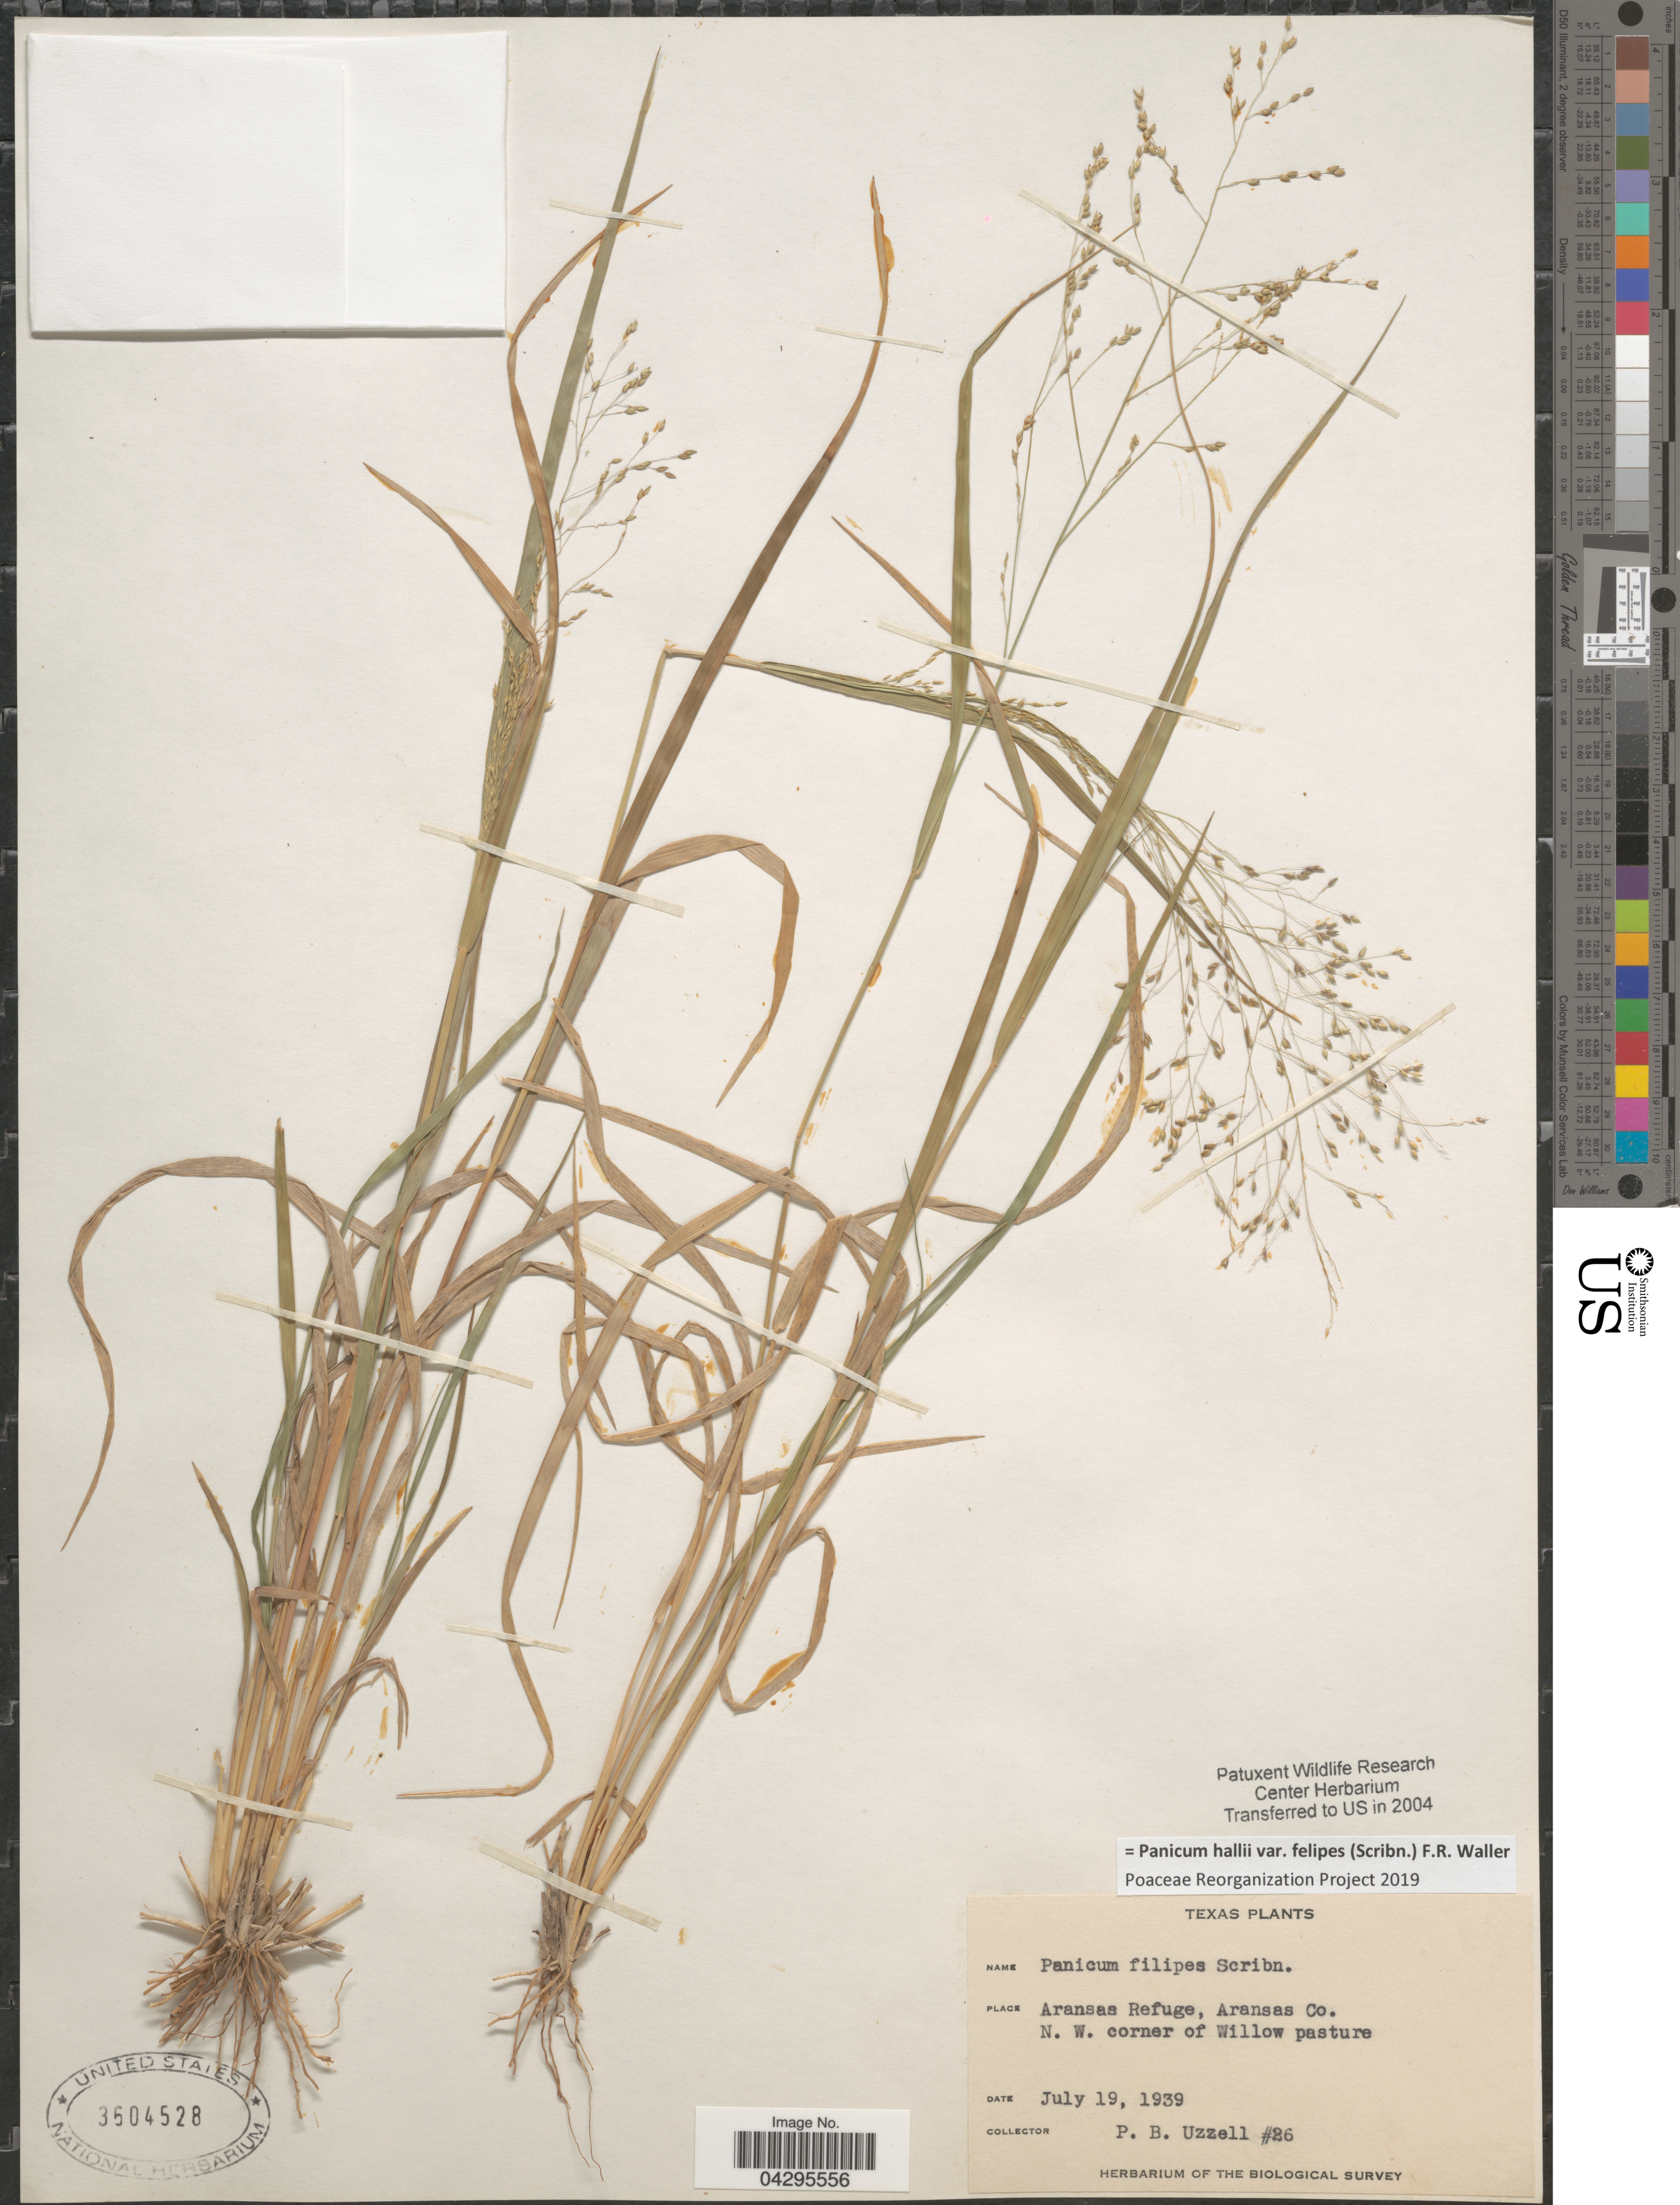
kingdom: Plantae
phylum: Tracheophyta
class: Liliopsida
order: Poales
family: Poaceae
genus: Panicum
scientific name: Panicum hallii var. felipes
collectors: P. Uzzell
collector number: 26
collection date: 1939-07-19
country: United States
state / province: Texas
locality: Aransas Refuge, Aransas Co. N. W. corner of Willow pasture. The Biological Survey.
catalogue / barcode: US 3604528